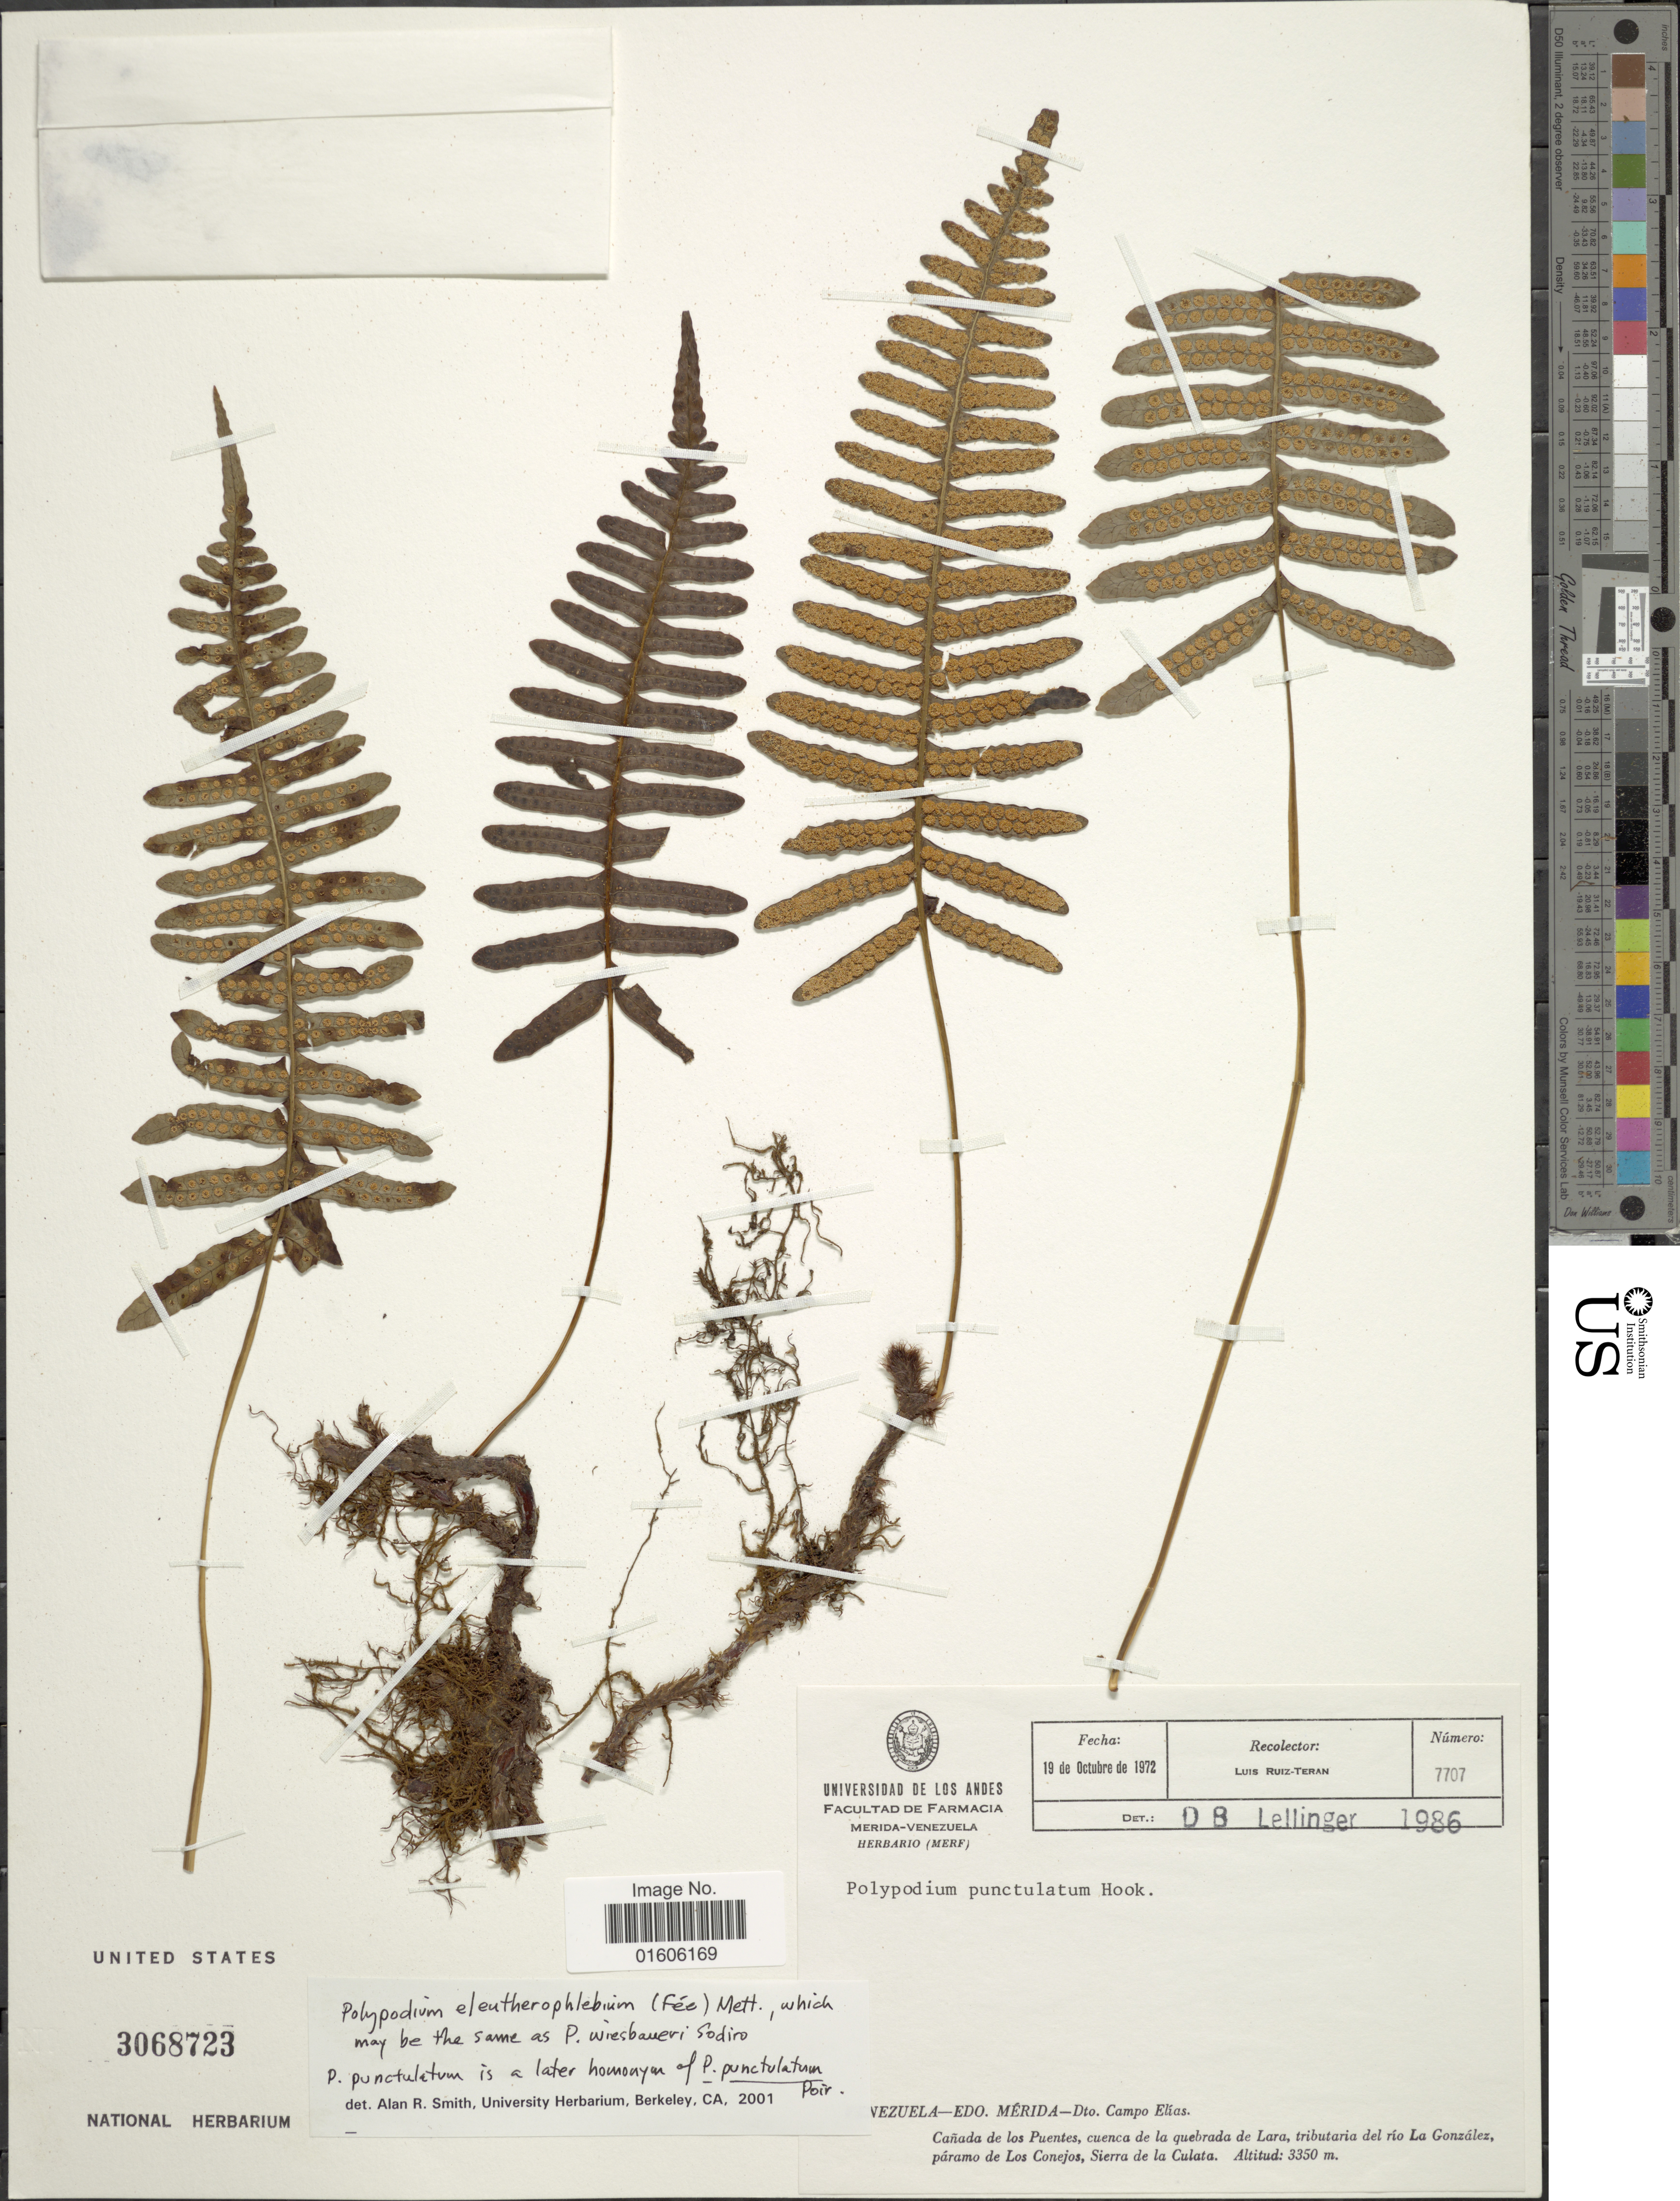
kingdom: Plantae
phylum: Tracheophyta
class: Polypodiopsida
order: Polypodiales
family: Polypodiaceae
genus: Serpocaulon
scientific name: Serpocaulon eleutherophlebium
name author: (Fée) A.R. Sm.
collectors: L. Teran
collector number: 7707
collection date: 1972-10-19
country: Venezuela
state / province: Mérida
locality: Edo. Mérida - Dto. Campo Elías. Cañada de los Puentes, cuenca de la quebrada de Lara, tributaria del río La González, páramo de Los Conejos, Sierra de la Culata.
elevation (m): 3350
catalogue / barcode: US 3068723